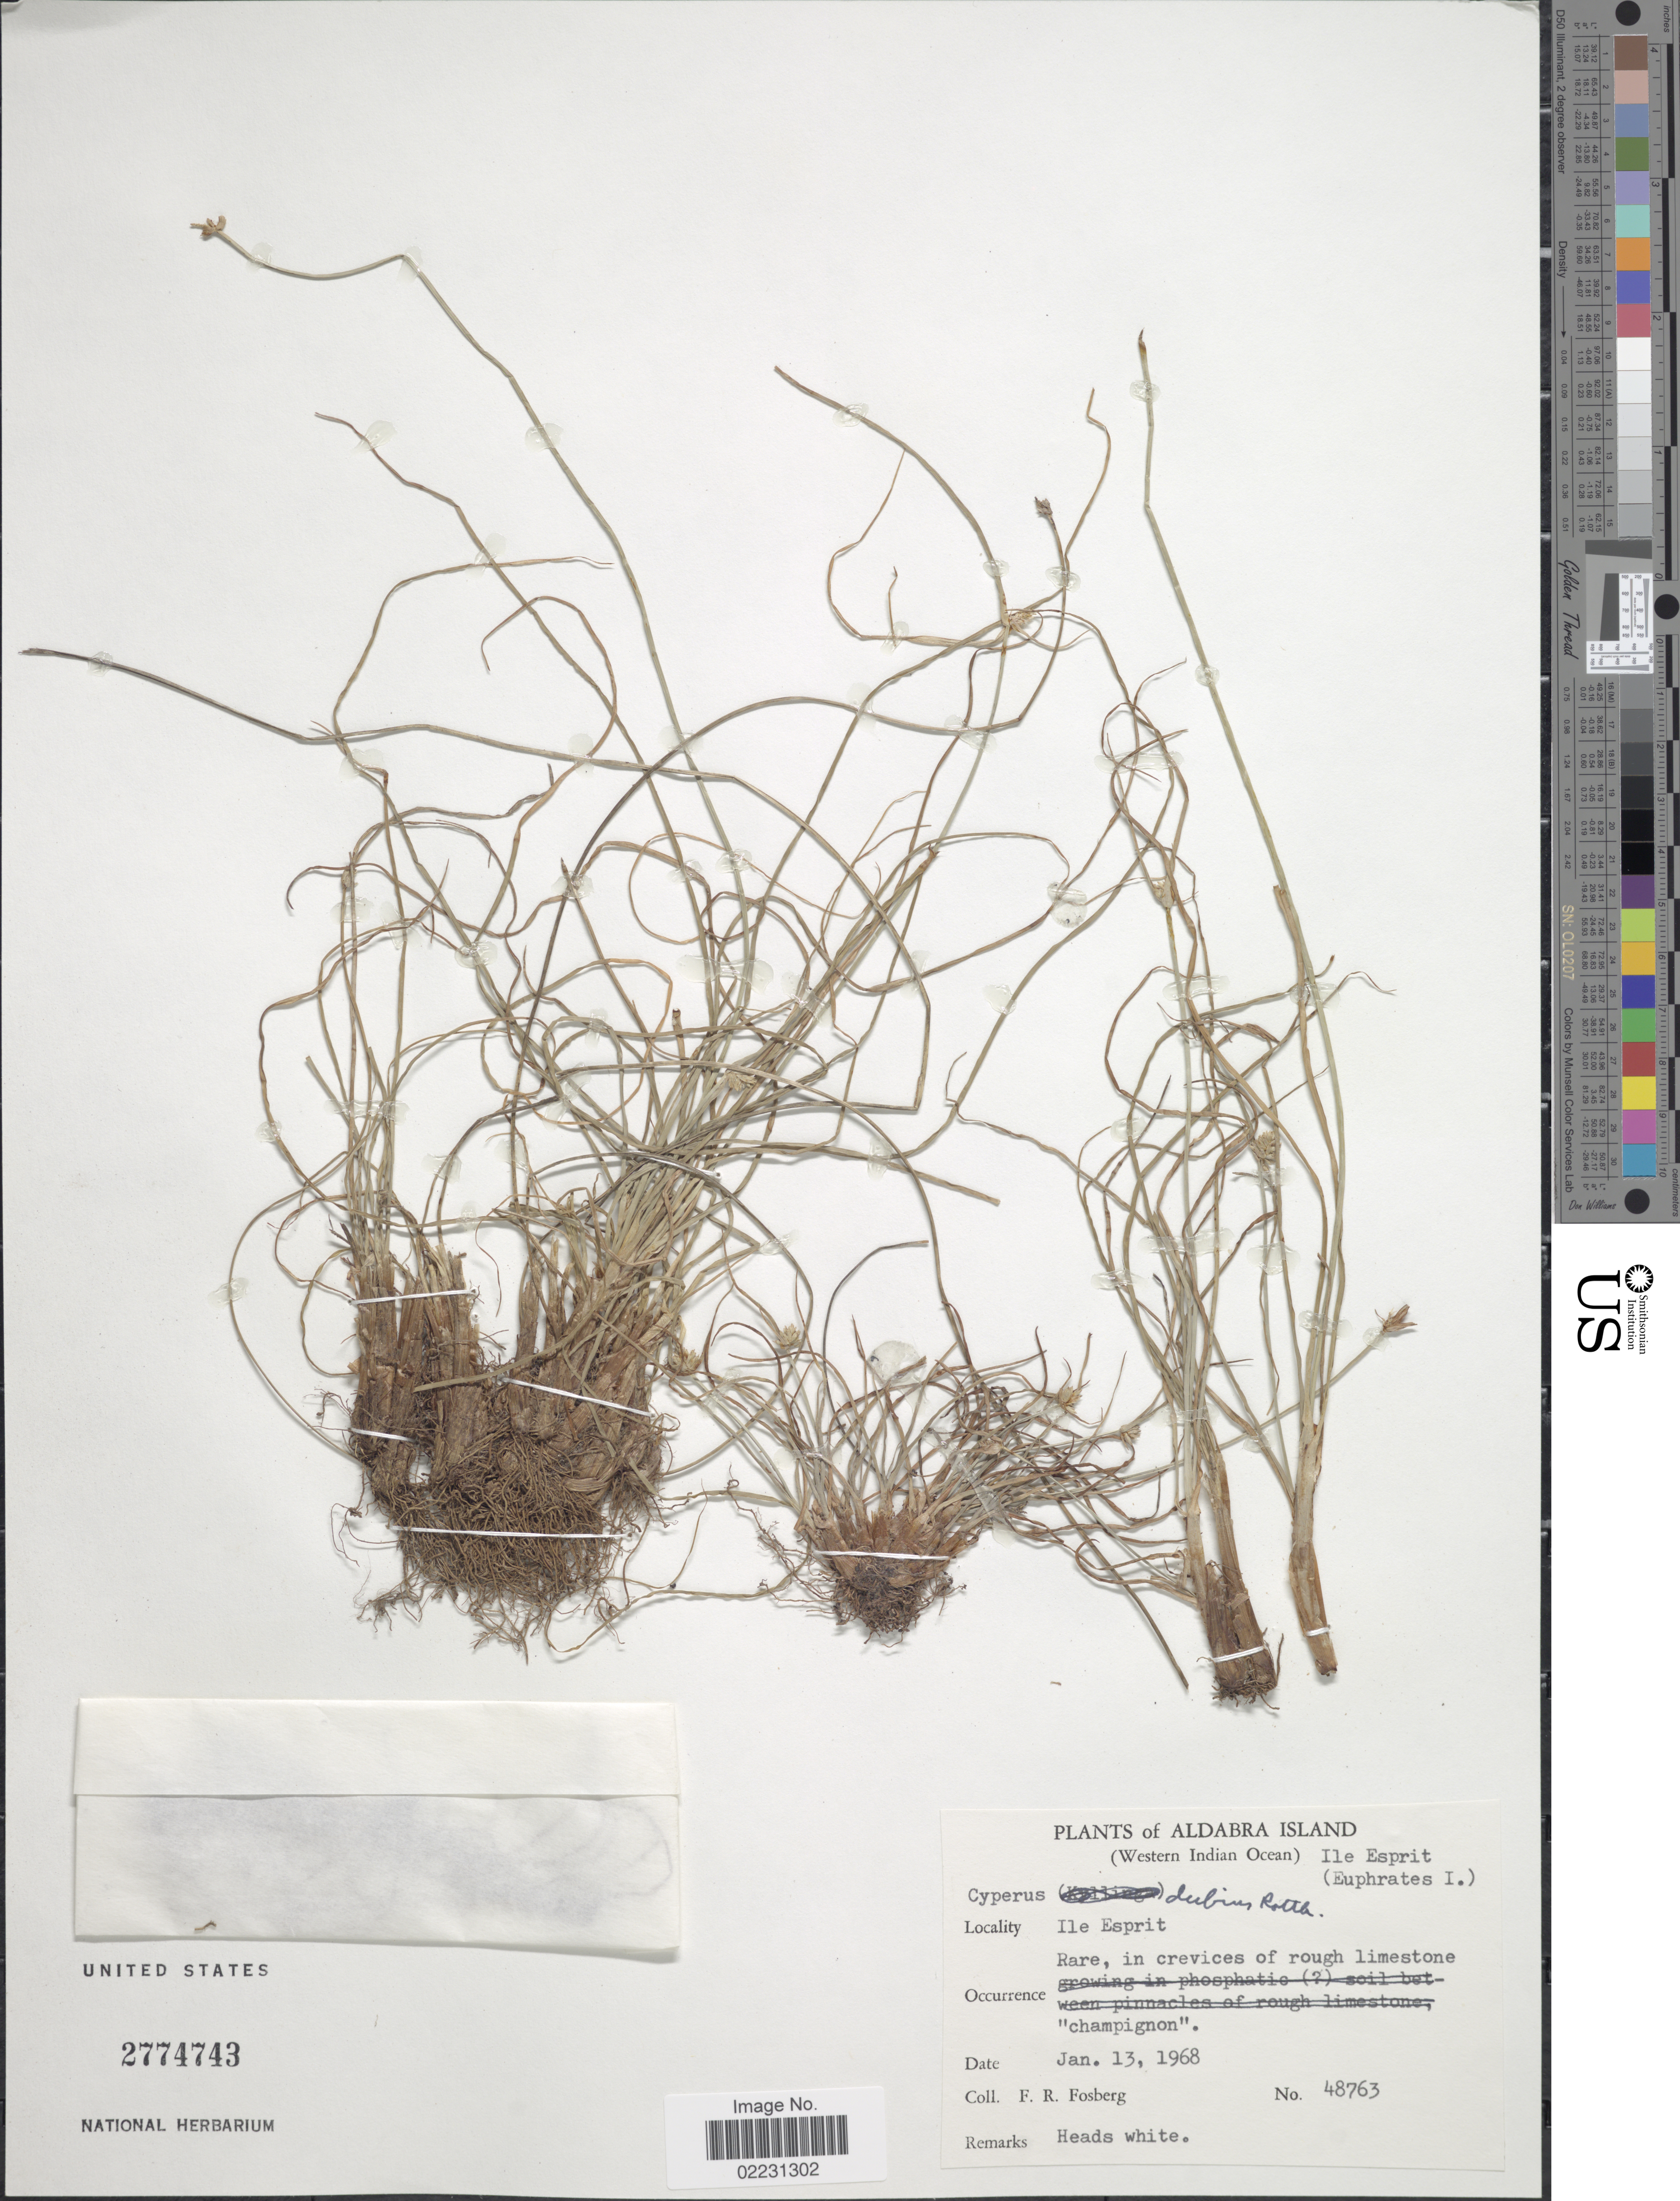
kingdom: Plantae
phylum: Tracheophyta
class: Liliopsida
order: Poales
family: Cyperaceae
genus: Cyperus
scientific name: Cyperus dubius Rottb. var. dubius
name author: Rottb.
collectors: F. R. Fosberg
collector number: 48763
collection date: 1968-01-13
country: Seychelles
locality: Aldabra Island. (Western Indian Ocean) Ile Esprit (Euphrates I.)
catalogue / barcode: US 2774743